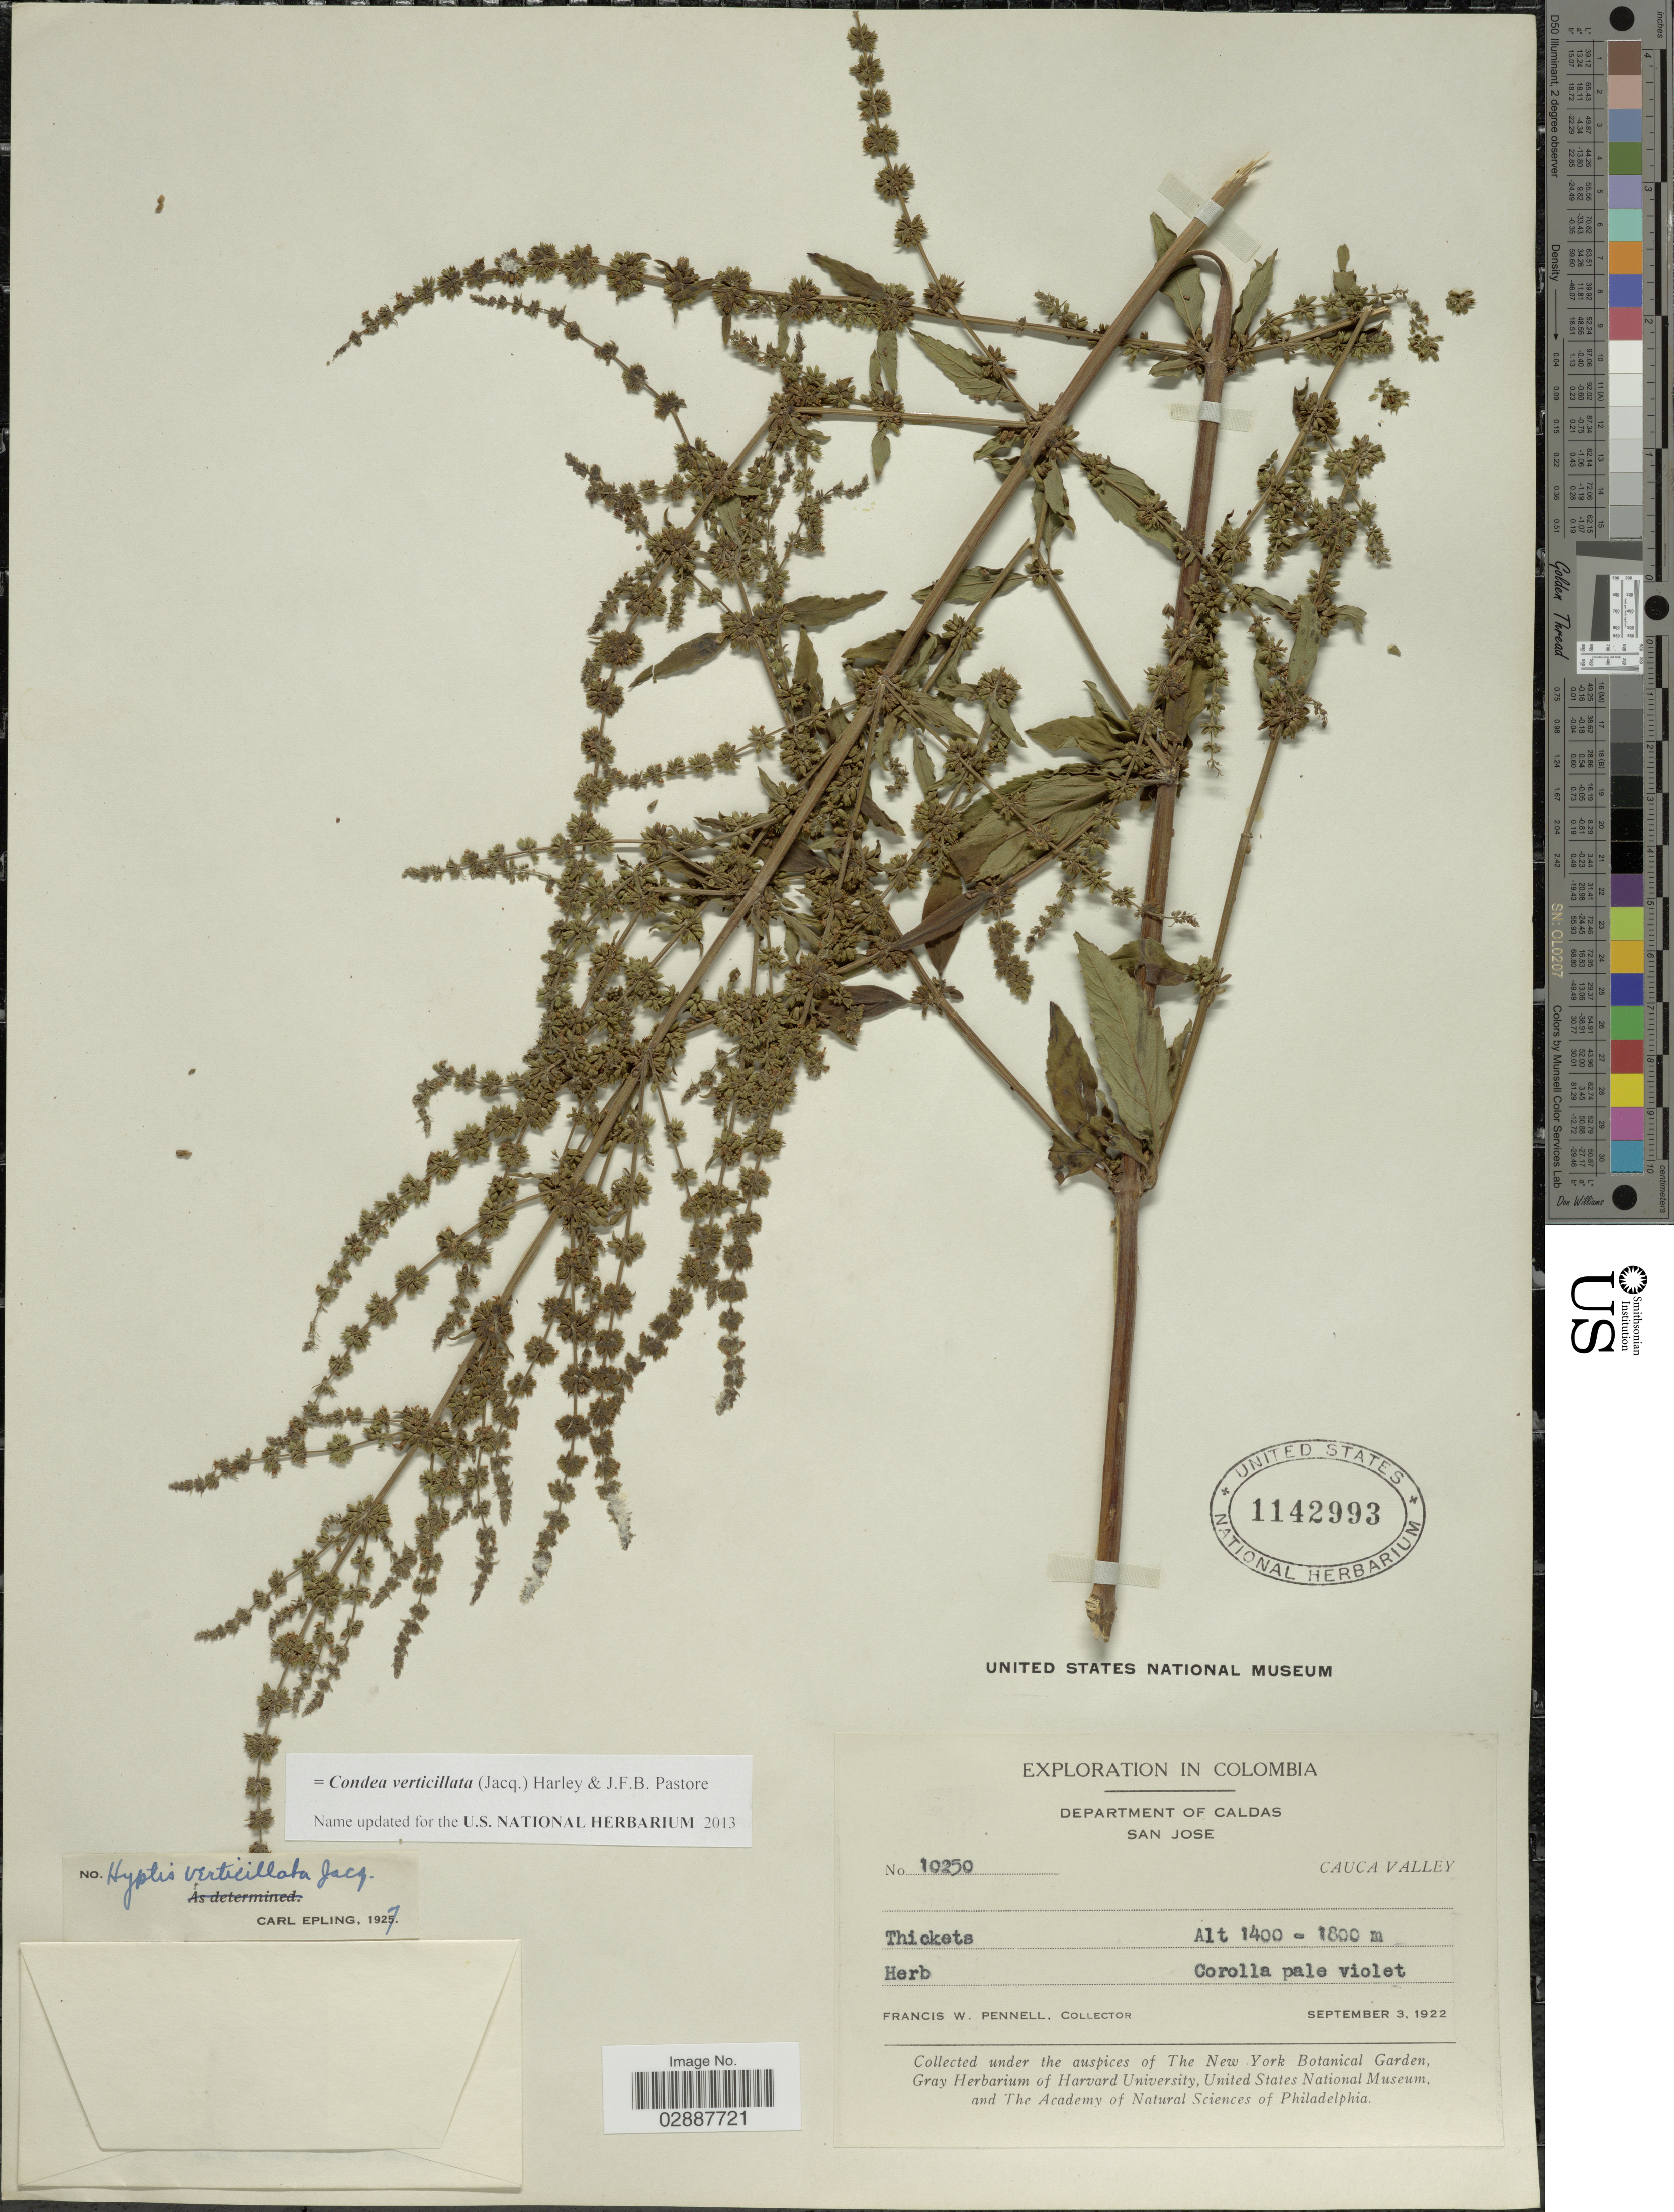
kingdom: Plantae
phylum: Tracheophyta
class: Magnoliopsida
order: Lamiales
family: Lamiaceae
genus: Condea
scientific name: Condea verticillata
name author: (Jacq.) Harley & J.F.B. Pastore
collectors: F. W. Pennell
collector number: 10250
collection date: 1922-09-03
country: Colombia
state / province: Caldas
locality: Department of Caldas. San Jose. Cauca Valley.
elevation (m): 1400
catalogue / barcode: US 1142993